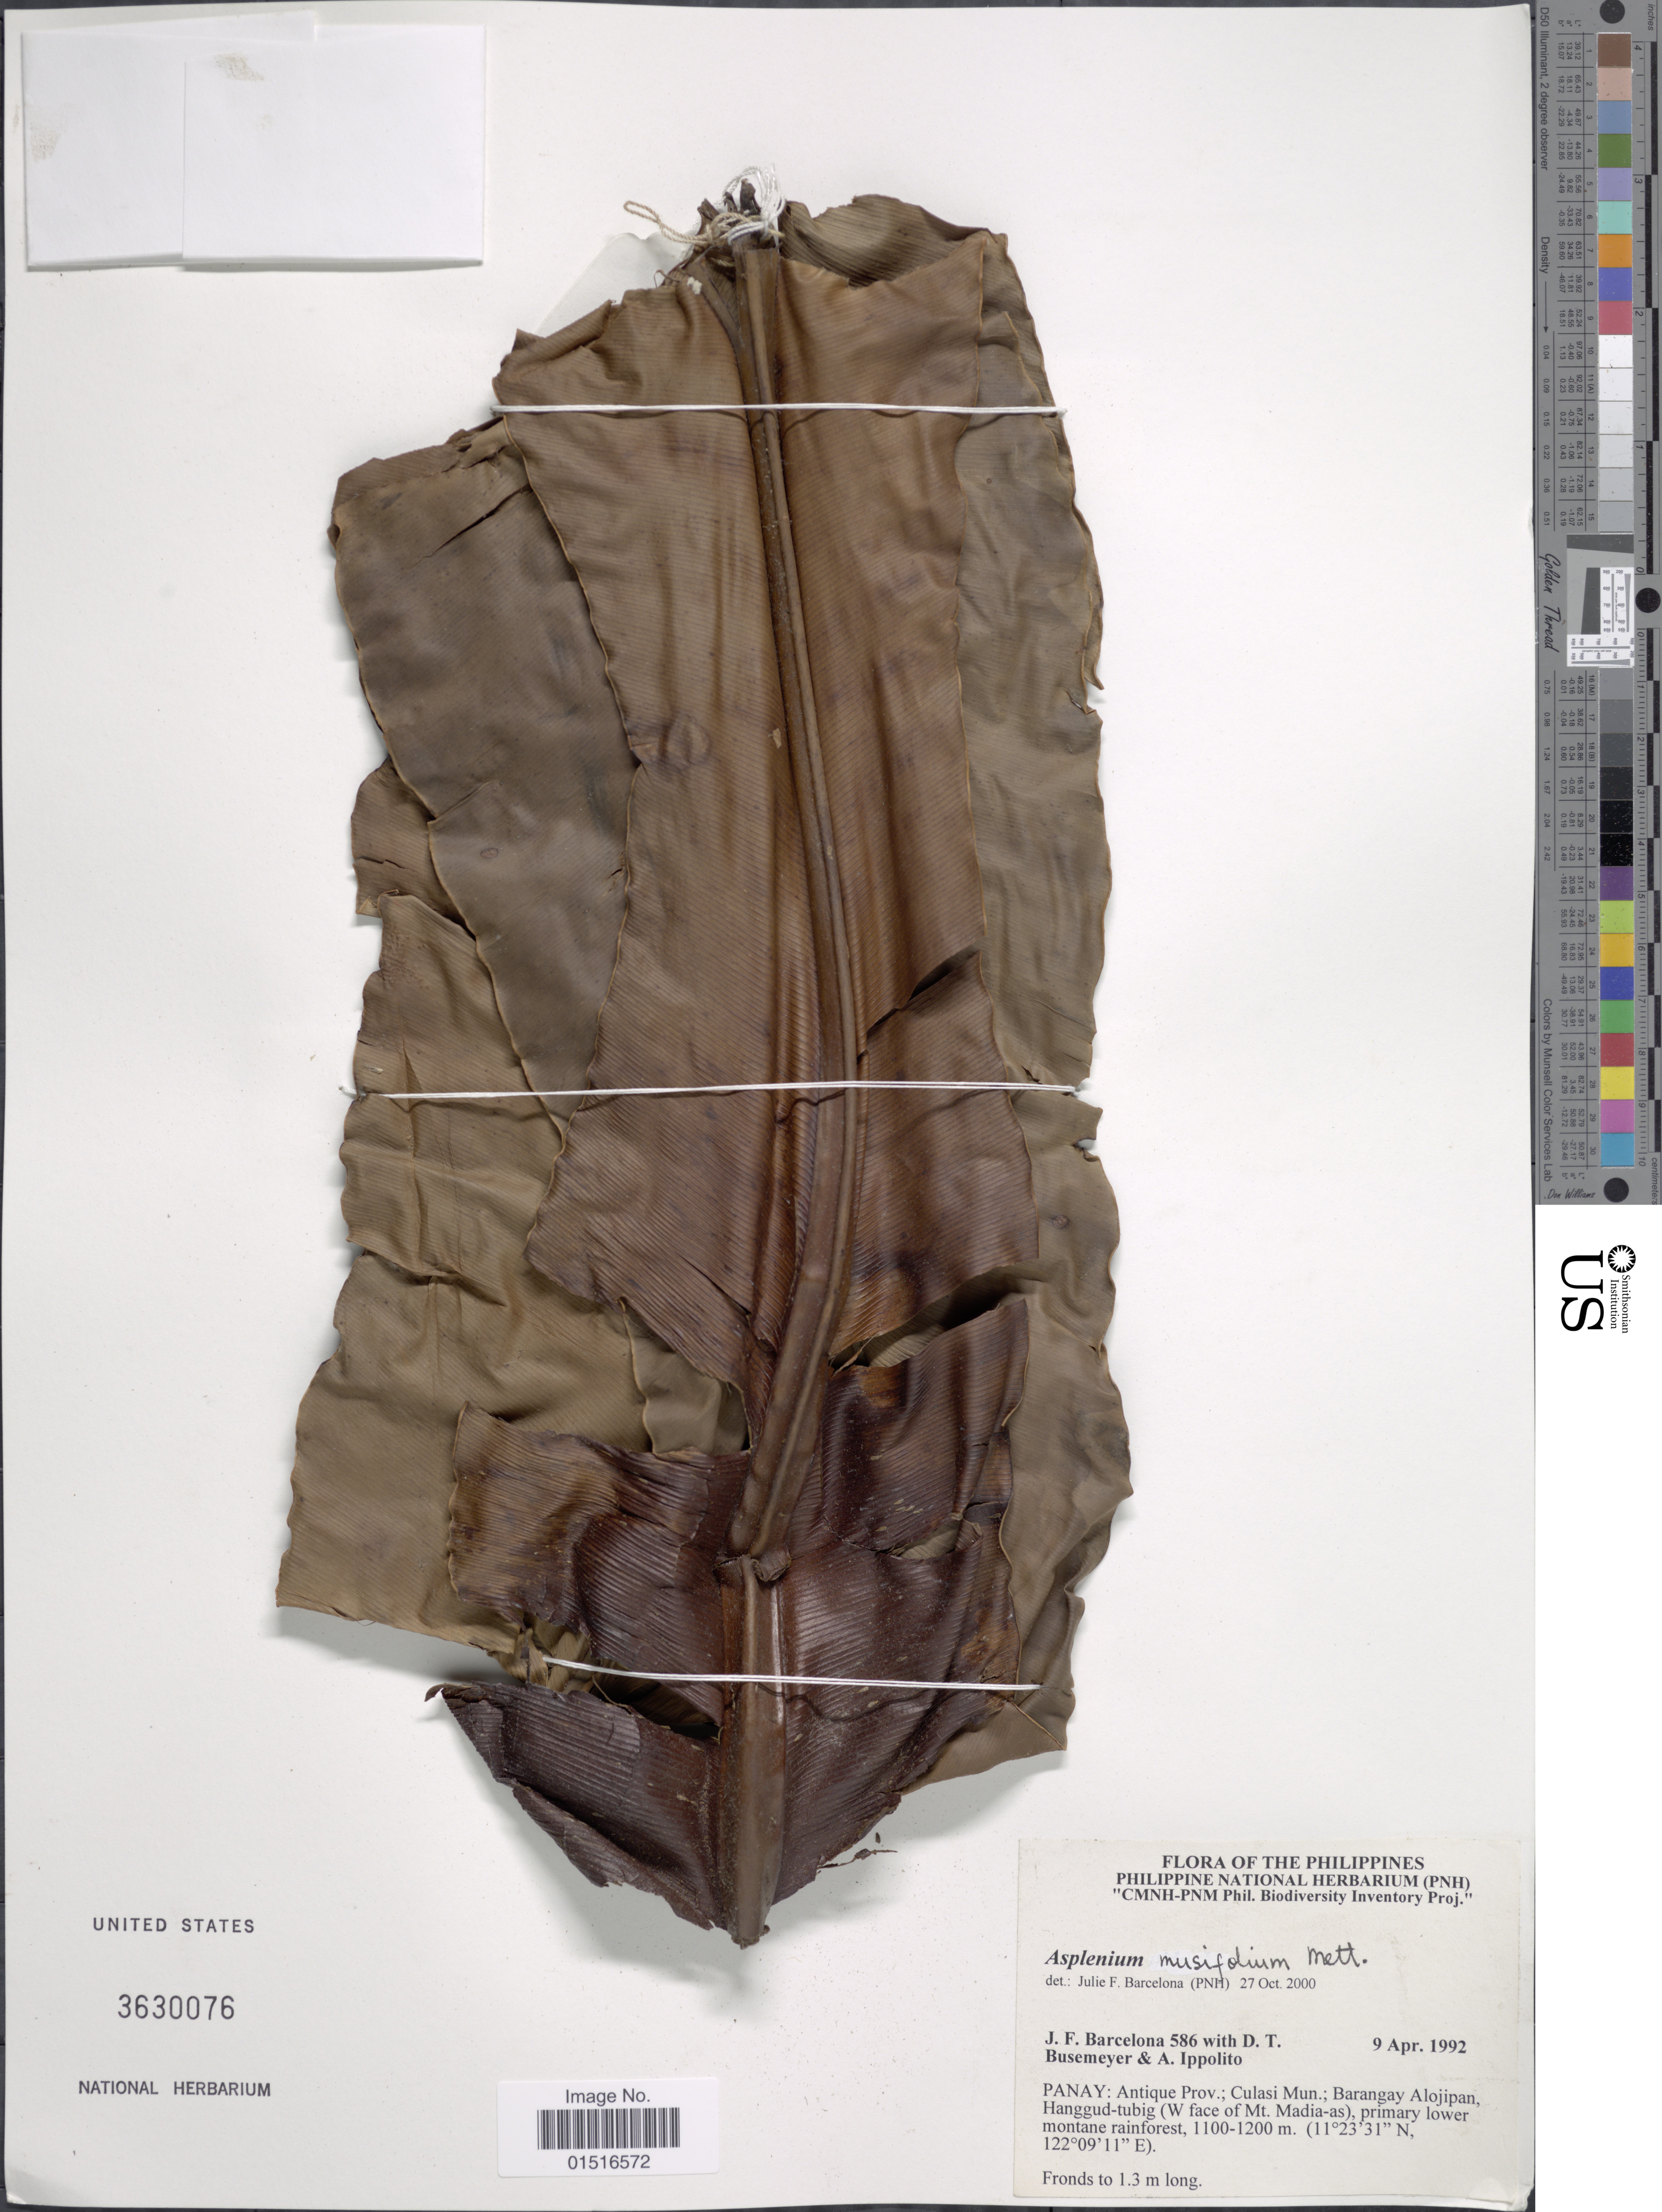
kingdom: Plantae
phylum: Tracheophyta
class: Polypodiopsida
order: Polypodiales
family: Aspleniaceae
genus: Asplenium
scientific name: Asplenium musifolium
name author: Mett.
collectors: J. F. Barcelona, D. Busemeyer & A. Ippolito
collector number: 586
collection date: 1992-04-09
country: Philippines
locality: Panay: Antique Prov.; Culasi Mun.; Barangay Alojipan, Hanggud-tubig ( W face of Mt. Madia-as), primary lower montane forest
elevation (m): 1100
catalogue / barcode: US 3630076